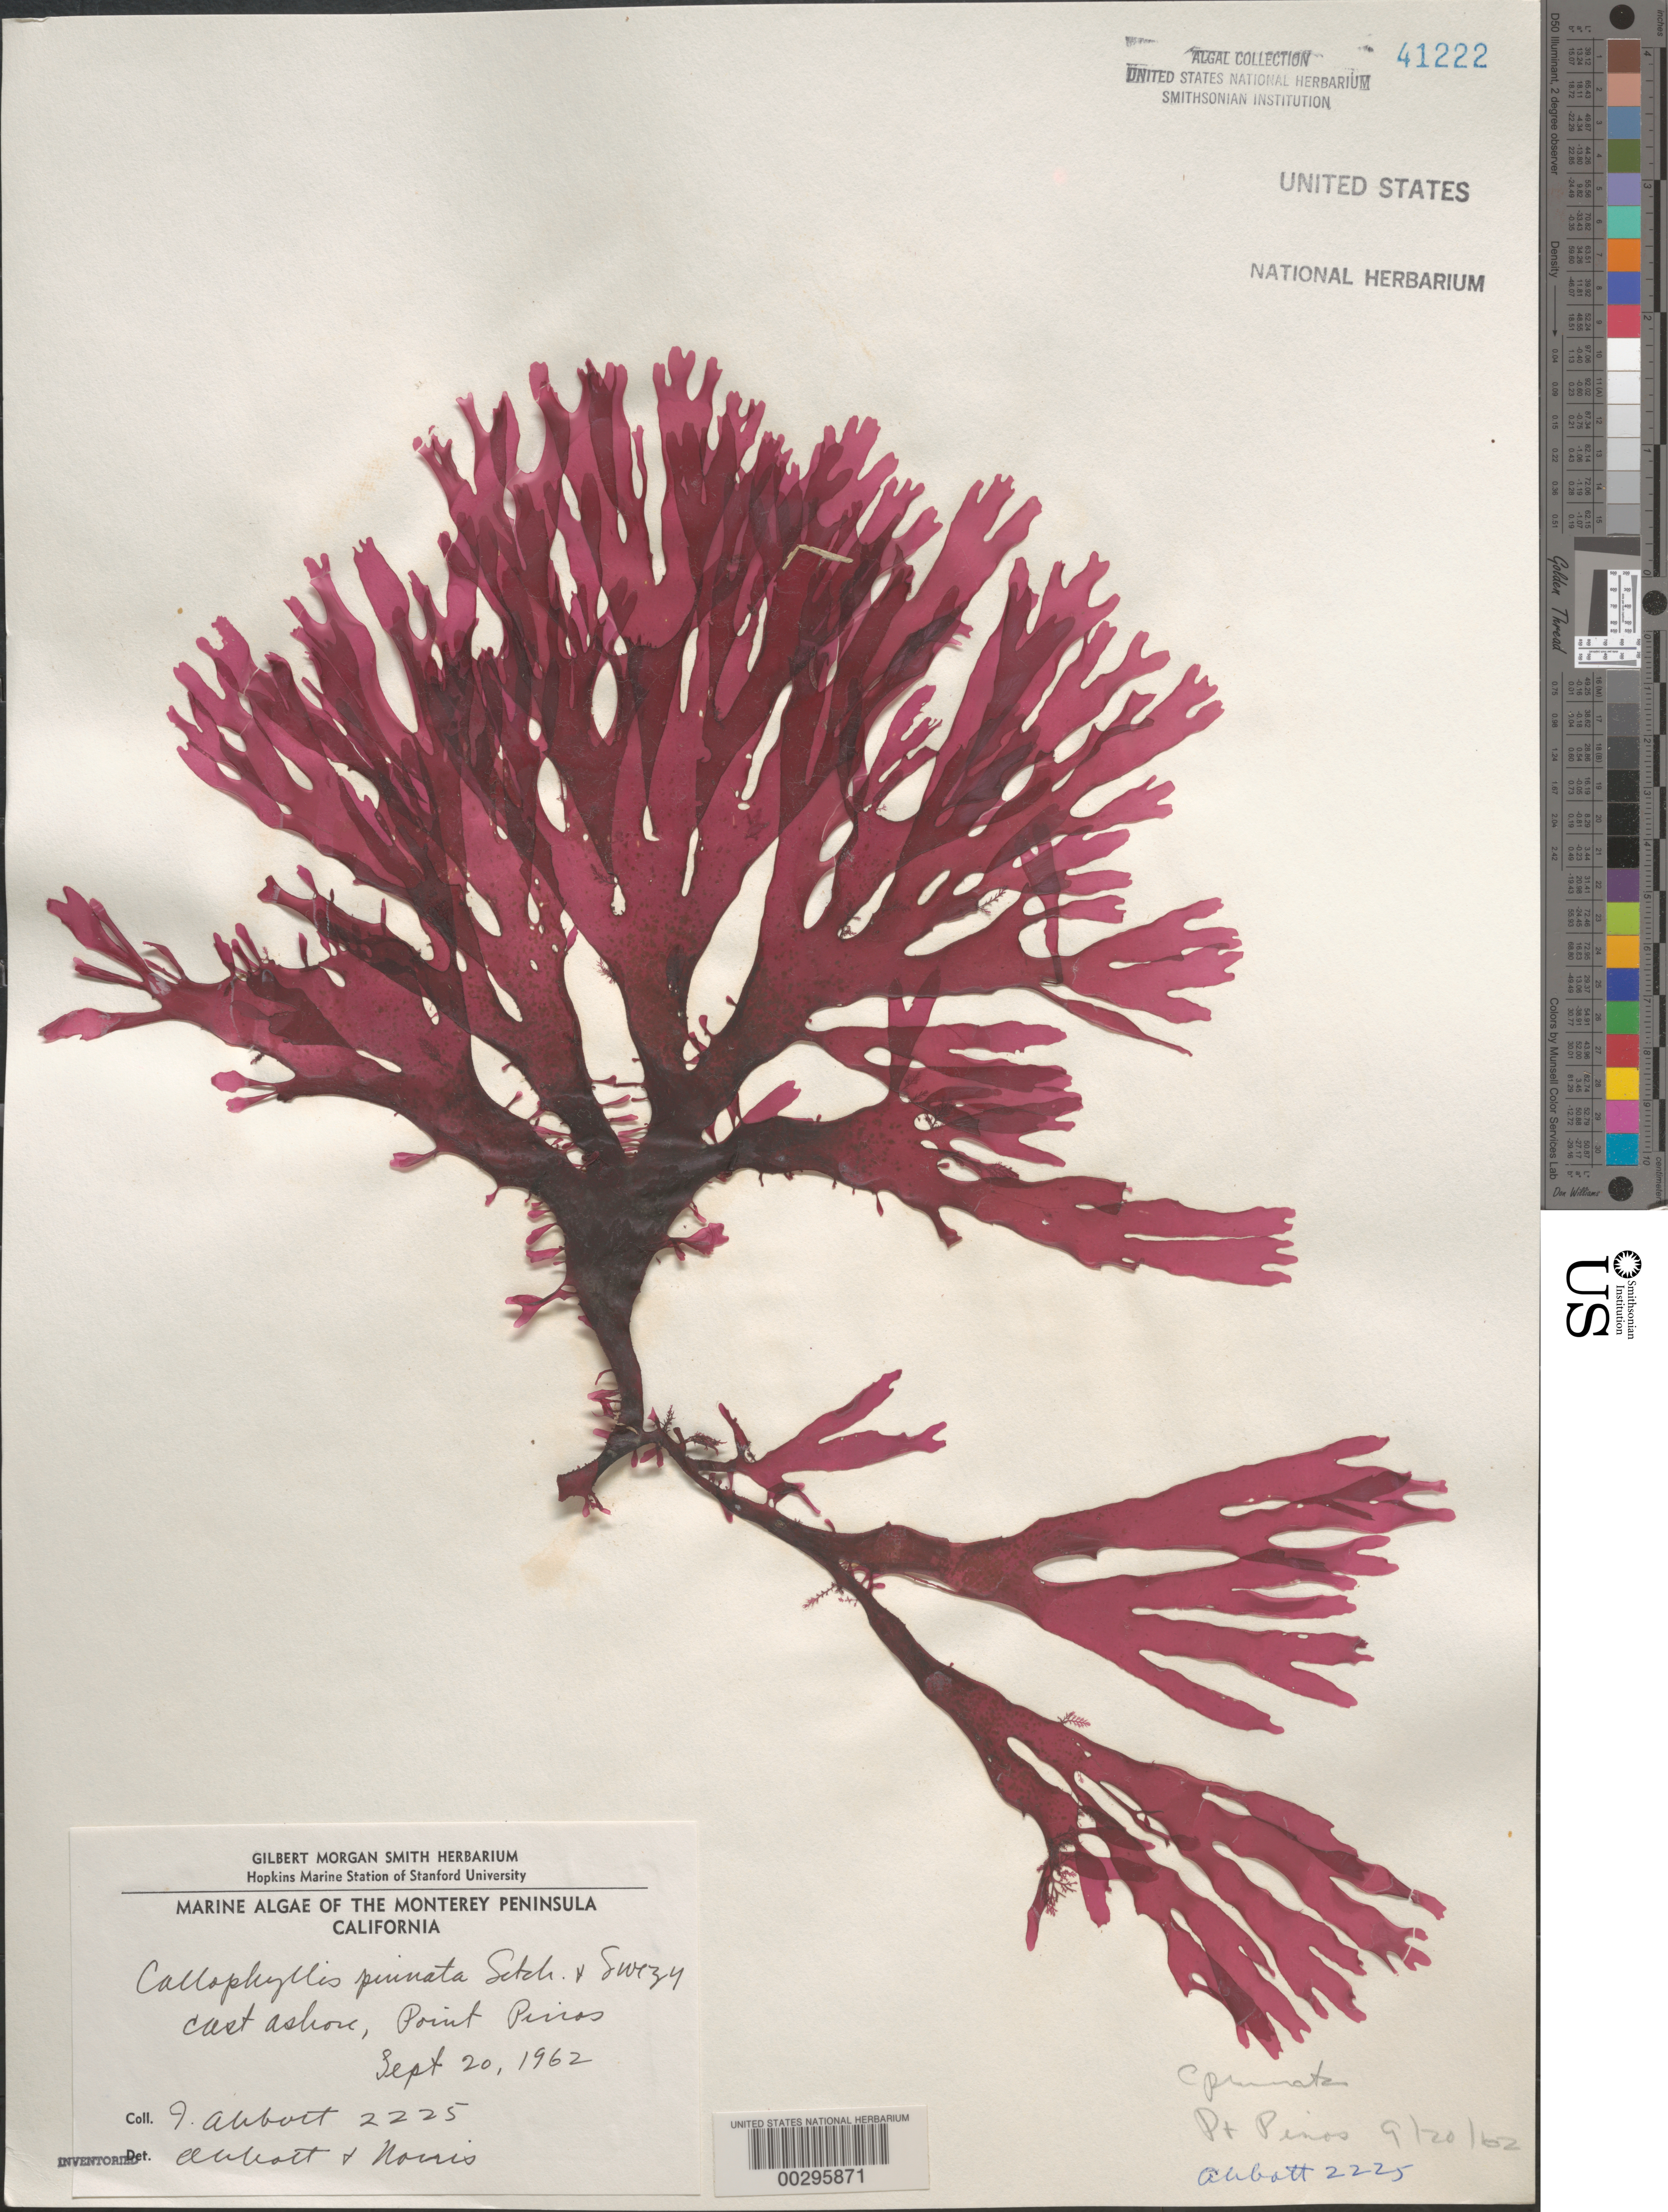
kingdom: Plantae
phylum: Rhodophyta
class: Florideophyceae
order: Gigartinales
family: Kallymeniaceae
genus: Callophyllis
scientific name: Callophyllis pinnata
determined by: Abbott, I. A.; Norris, R. E.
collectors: I. A. Abbott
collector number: IAA 2225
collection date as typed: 20 Sep 1962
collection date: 1962-09-20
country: United States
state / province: California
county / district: Monterey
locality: Point Lobos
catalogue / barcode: US 41222